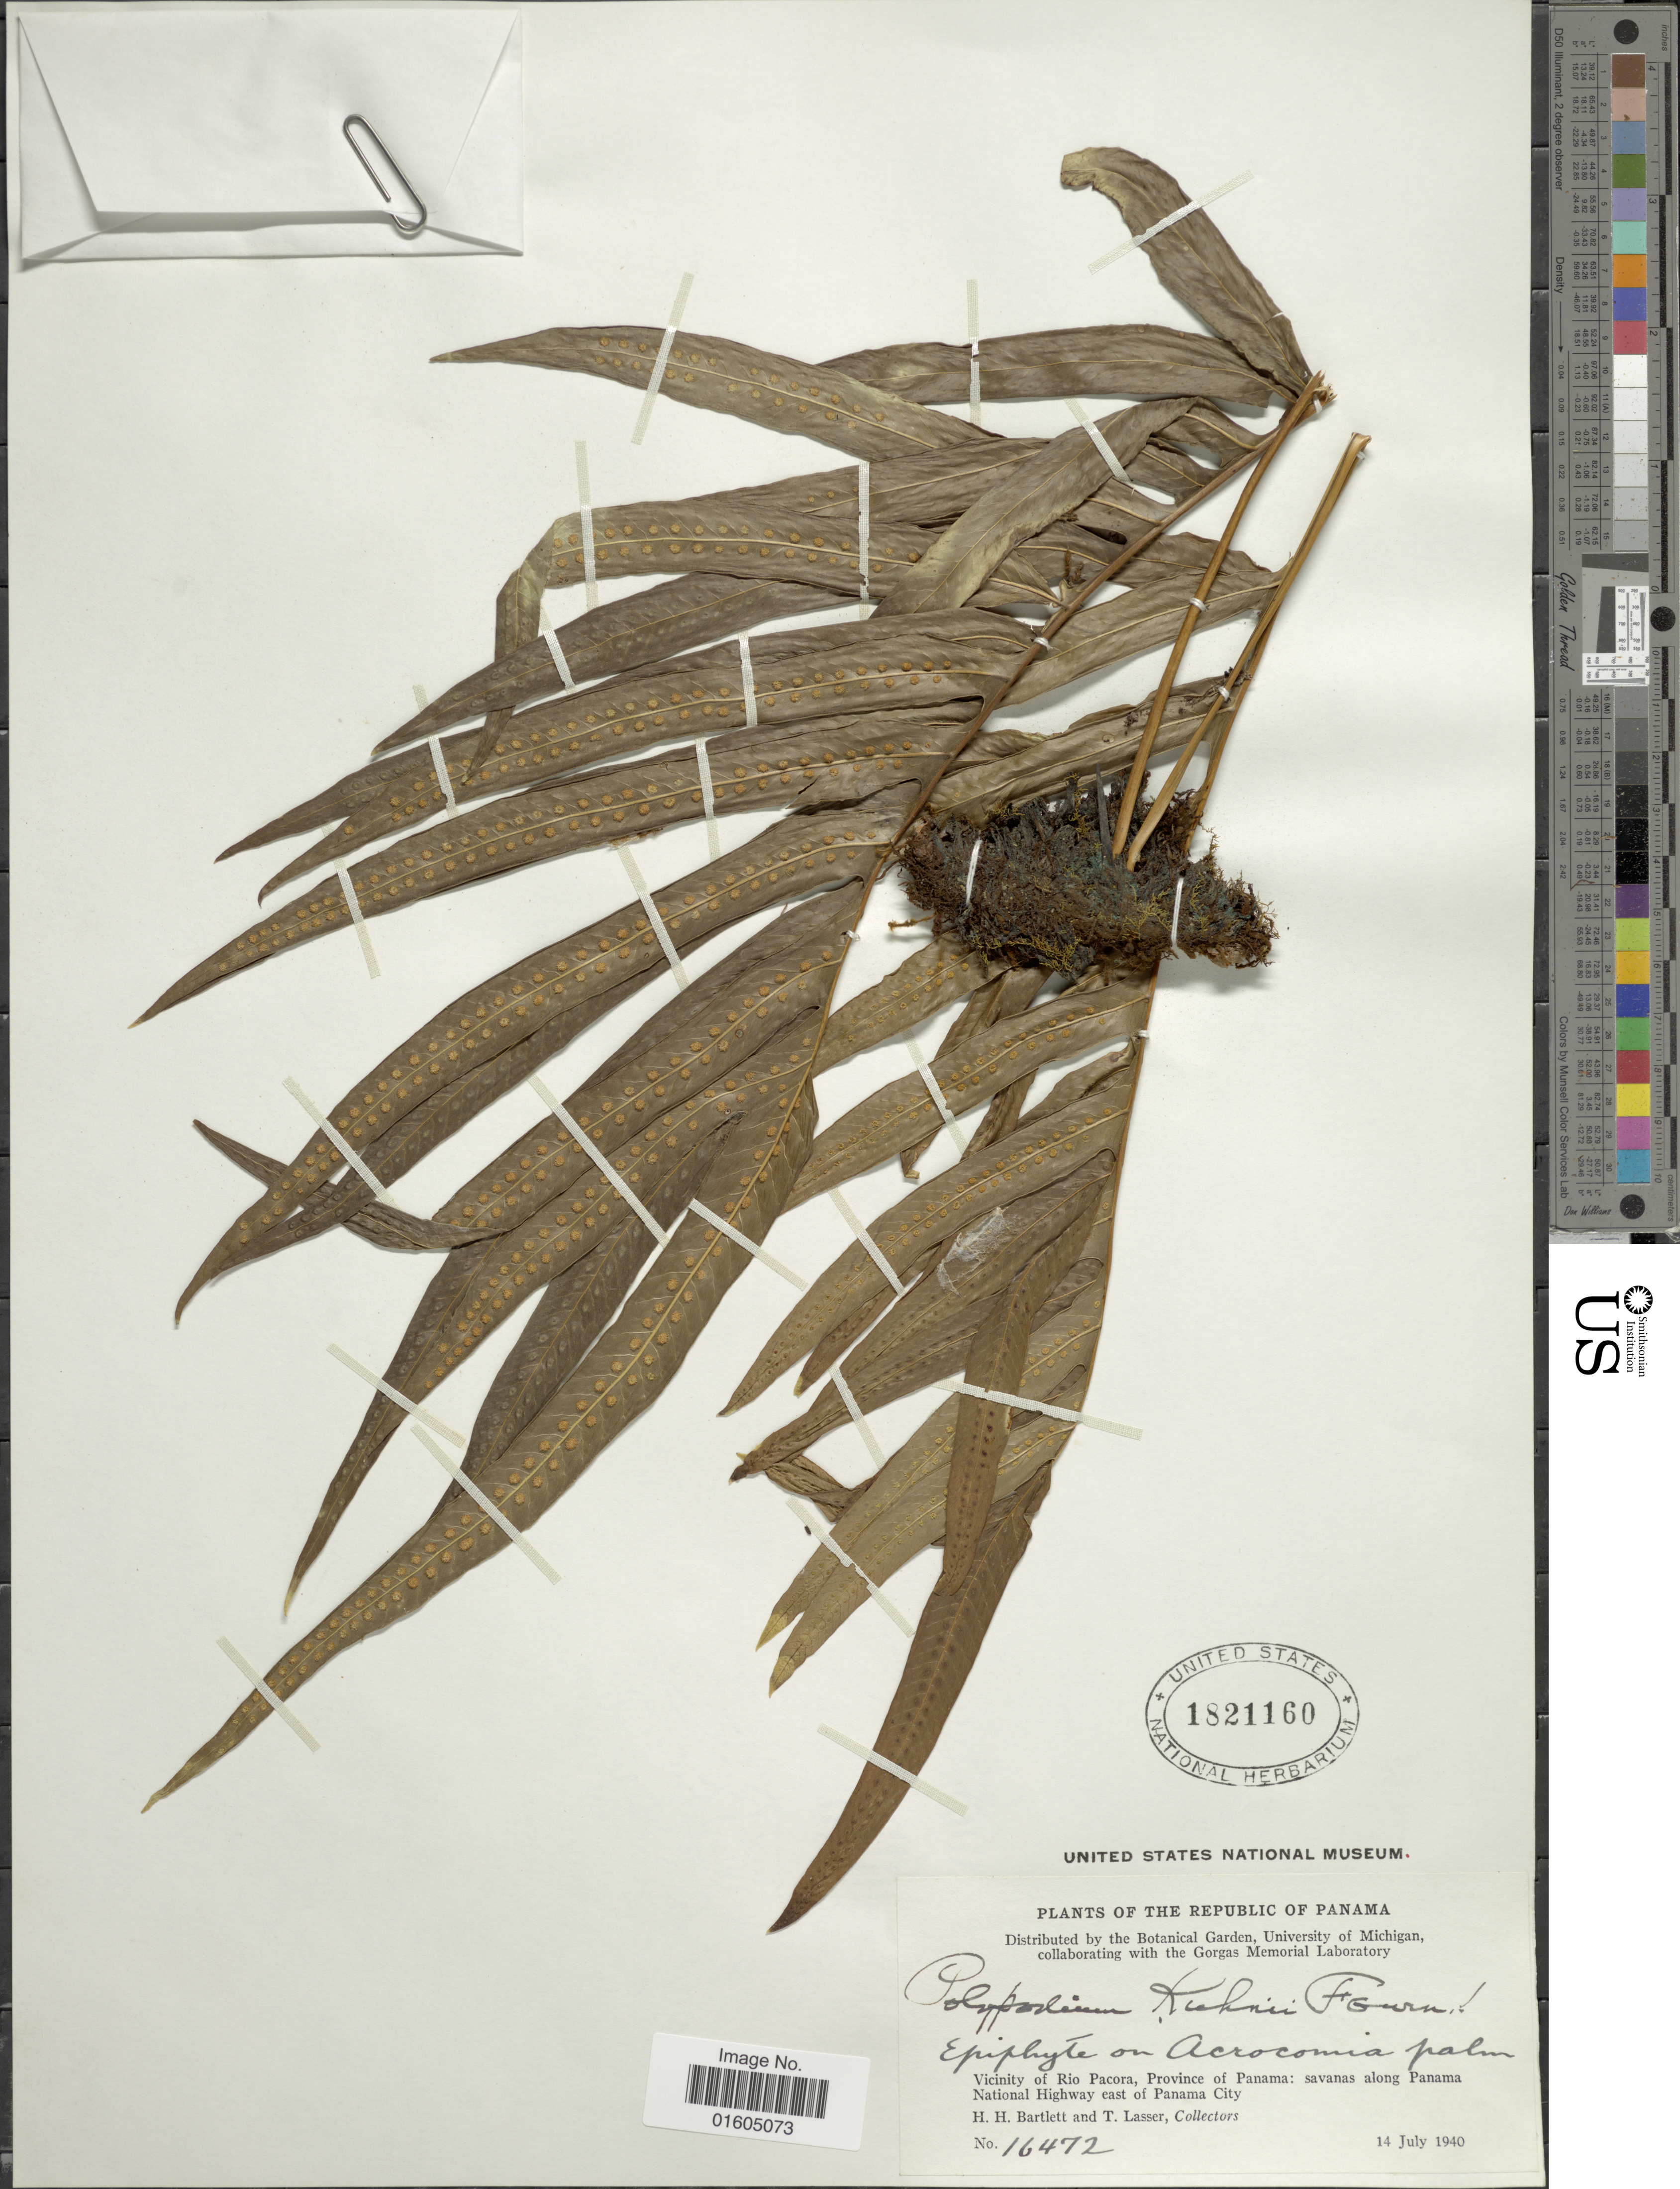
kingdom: Plantae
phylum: Tracheophyta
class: Polypodiopsida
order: Polypodiales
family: Polypodiaceae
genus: Serpocaulon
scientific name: Serpocaulon attenuatum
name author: (Humb. & Bonpl. ex Willd.) A.R. Sm.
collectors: H. H. Bartlett & T. Lasser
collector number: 16472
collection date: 1940-07-14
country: Panama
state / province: Panamá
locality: Panama. Vicinity of Rio Pacora, Province of Panama: savanas along Panama National Highway east of Panama City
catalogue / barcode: US 1821160